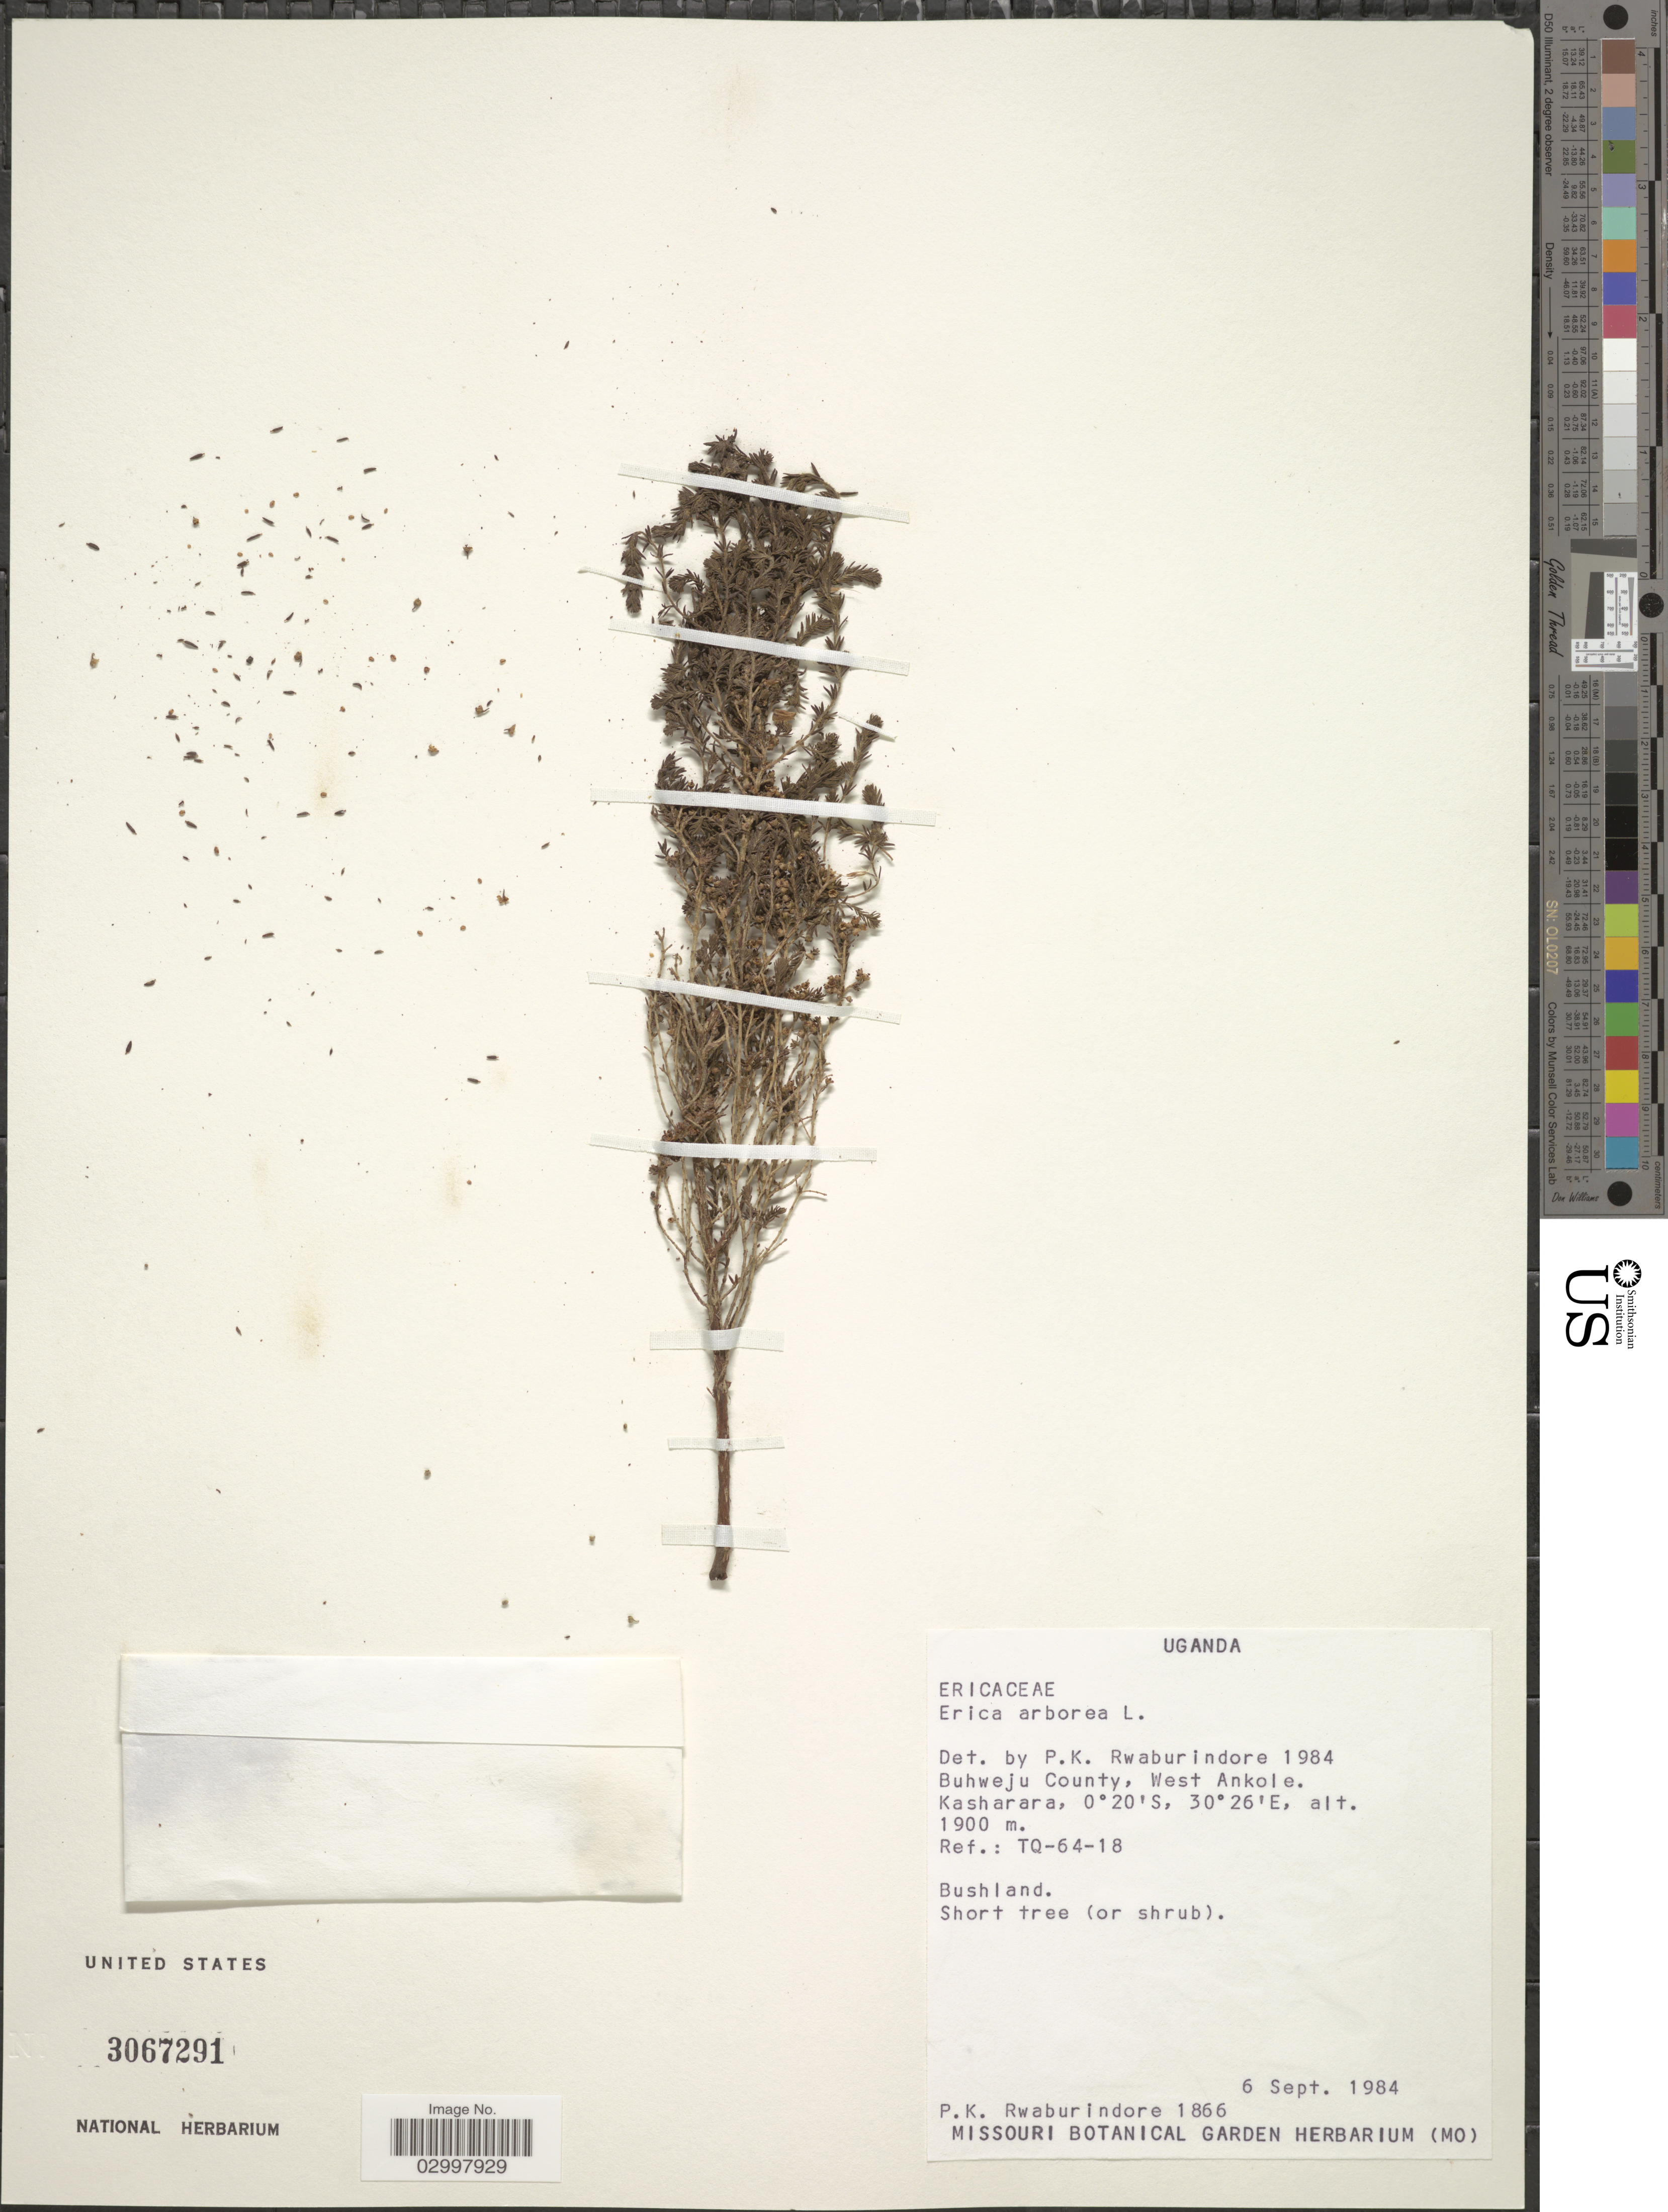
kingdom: Plantae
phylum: Tracheophyta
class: Magnoliopsida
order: Ericales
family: Ericaceae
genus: Erica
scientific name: Erica arborea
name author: L.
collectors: P. Rwaburindore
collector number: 1866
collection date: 1984-09-06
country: Uganda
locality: Buhweju County, West Ankole. Kasharara. Ref.: TQ-64-18.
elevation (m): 1900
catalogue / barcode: US 3067291